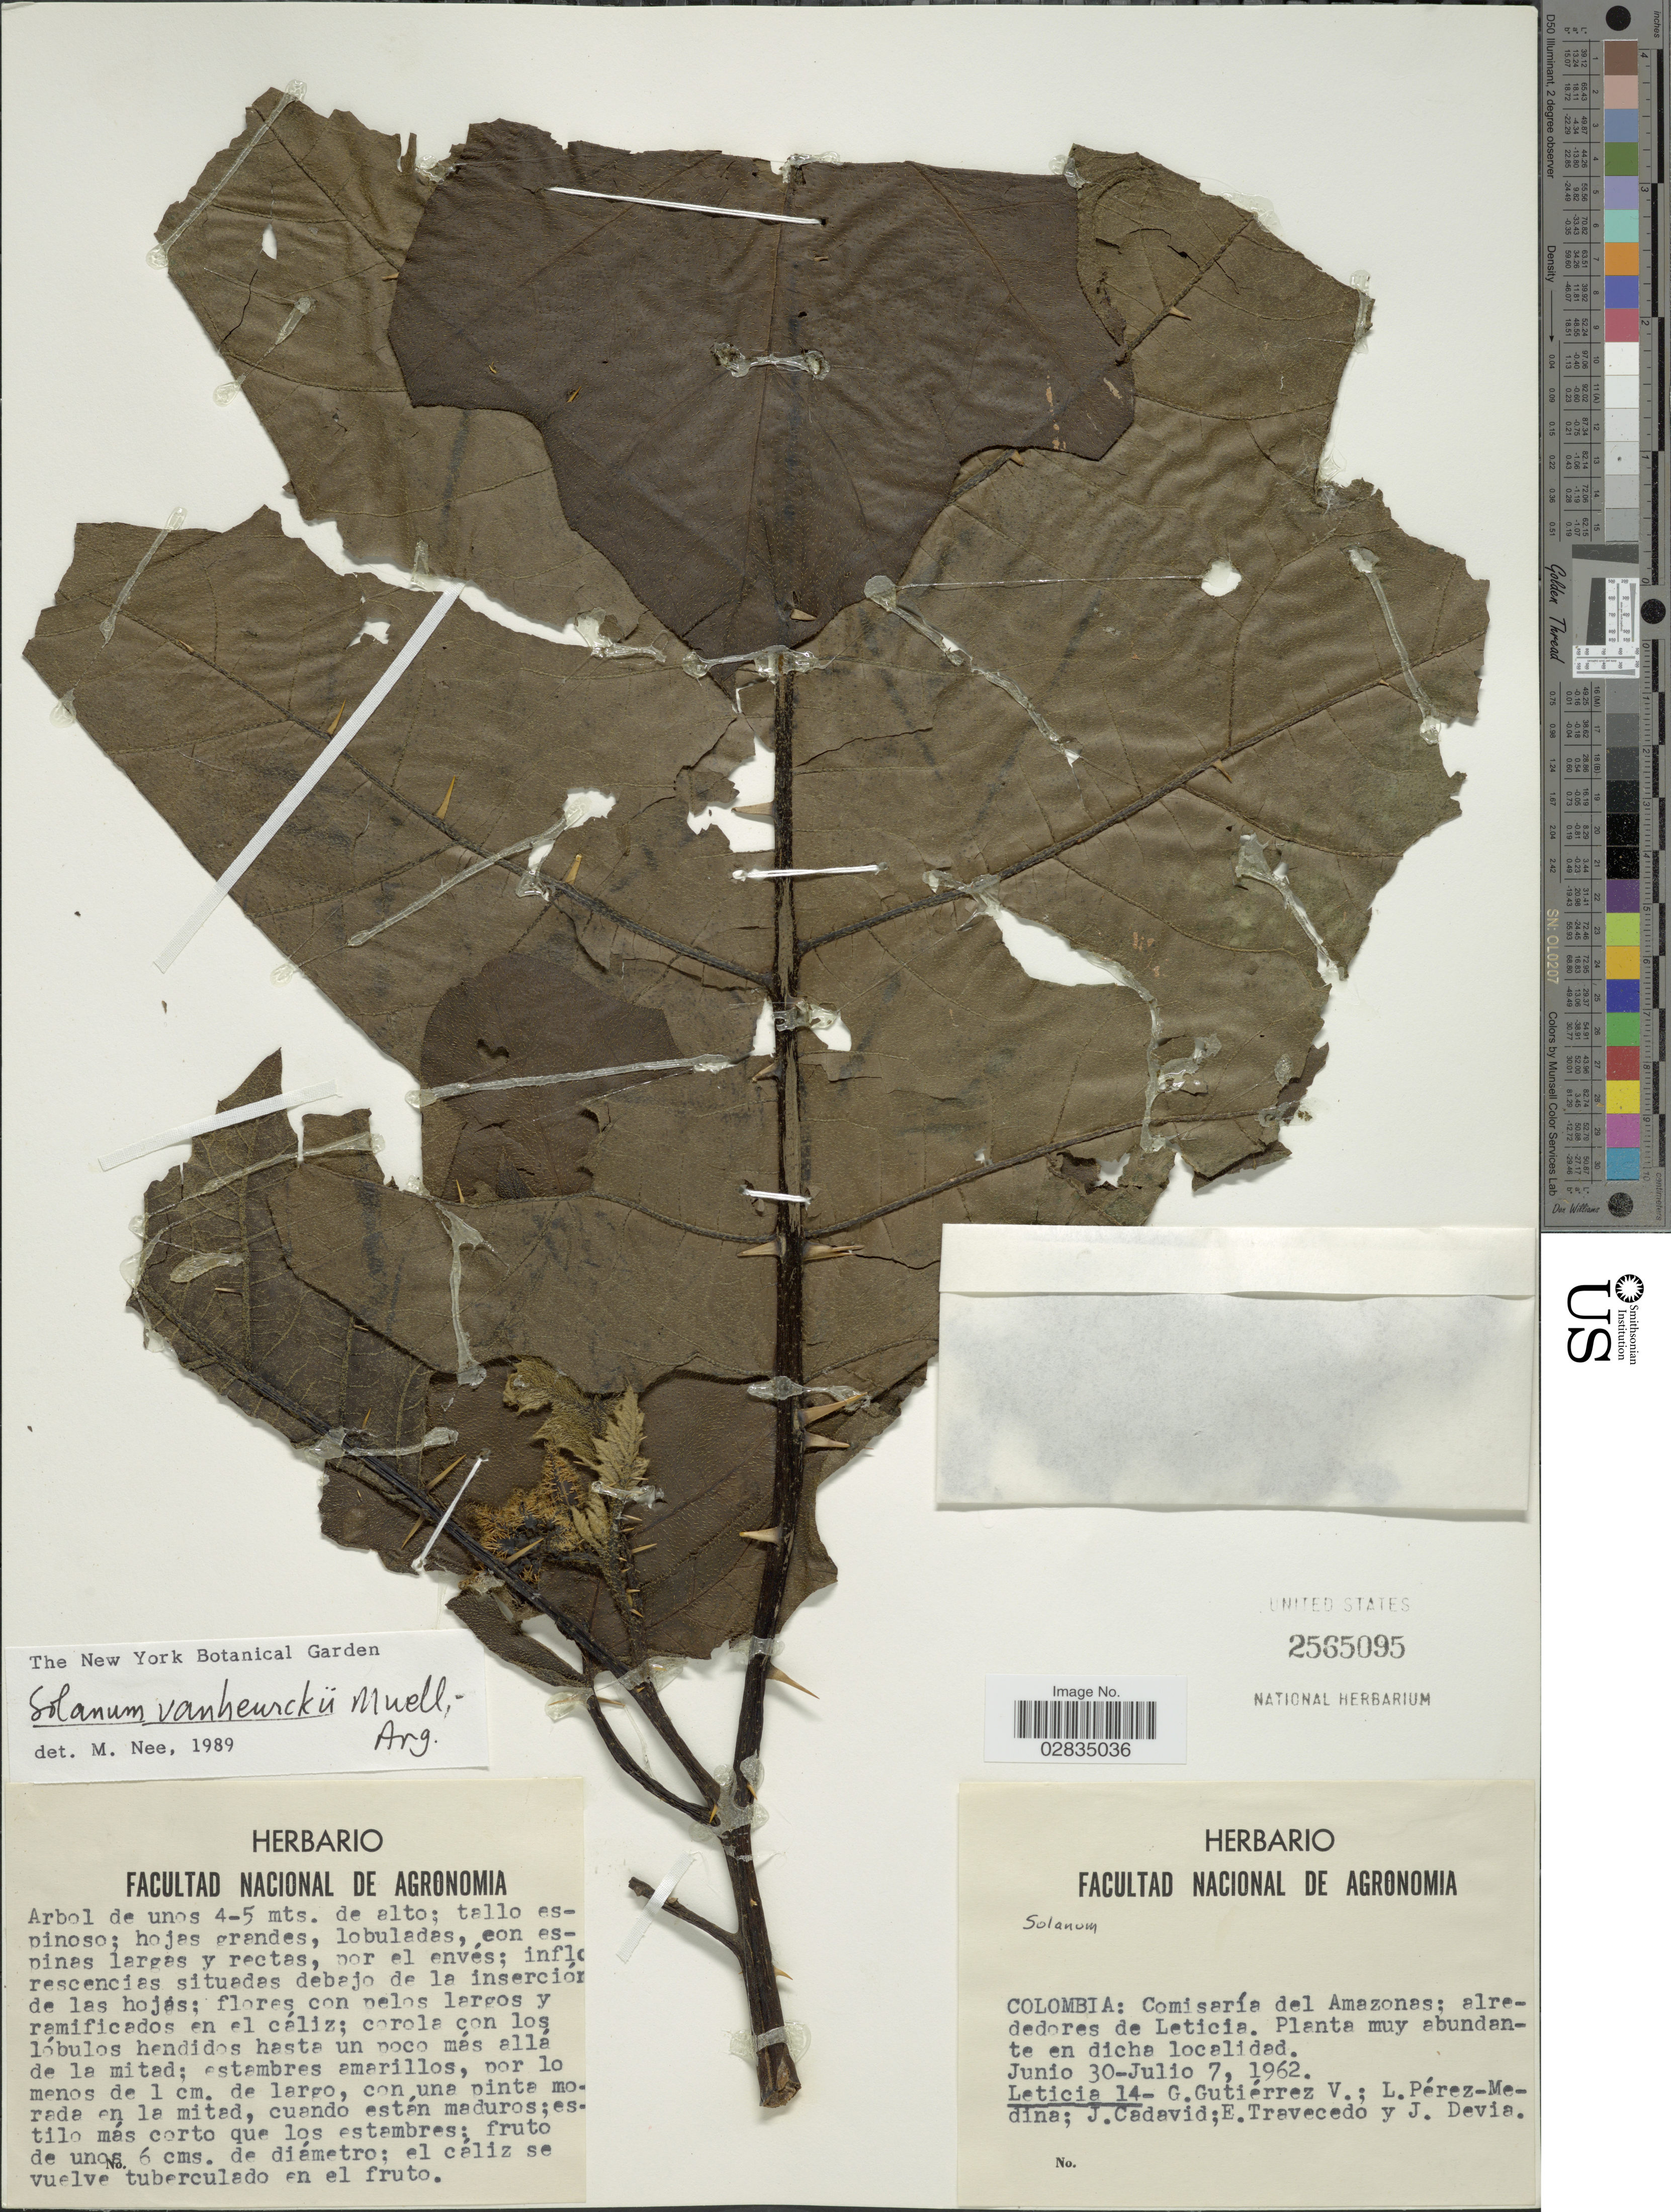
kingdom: Plantae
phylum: Tracheophyta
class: Magnoliopsida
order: Solanales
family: Solanaceae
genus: Solanum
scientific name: Solanum vanheurckii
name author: Müll. Arg.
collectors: G. Gutiérrez V., L. Pérez-Medina, J. Cadavid, E. Travecedo & J. Devia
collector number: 14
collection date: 1962-06-30/1962-07-07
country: Colombia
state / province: Amazônas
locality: Comisaría del Amazonas; alrededores de Leticia, Leticia.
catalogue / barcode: US 2565095